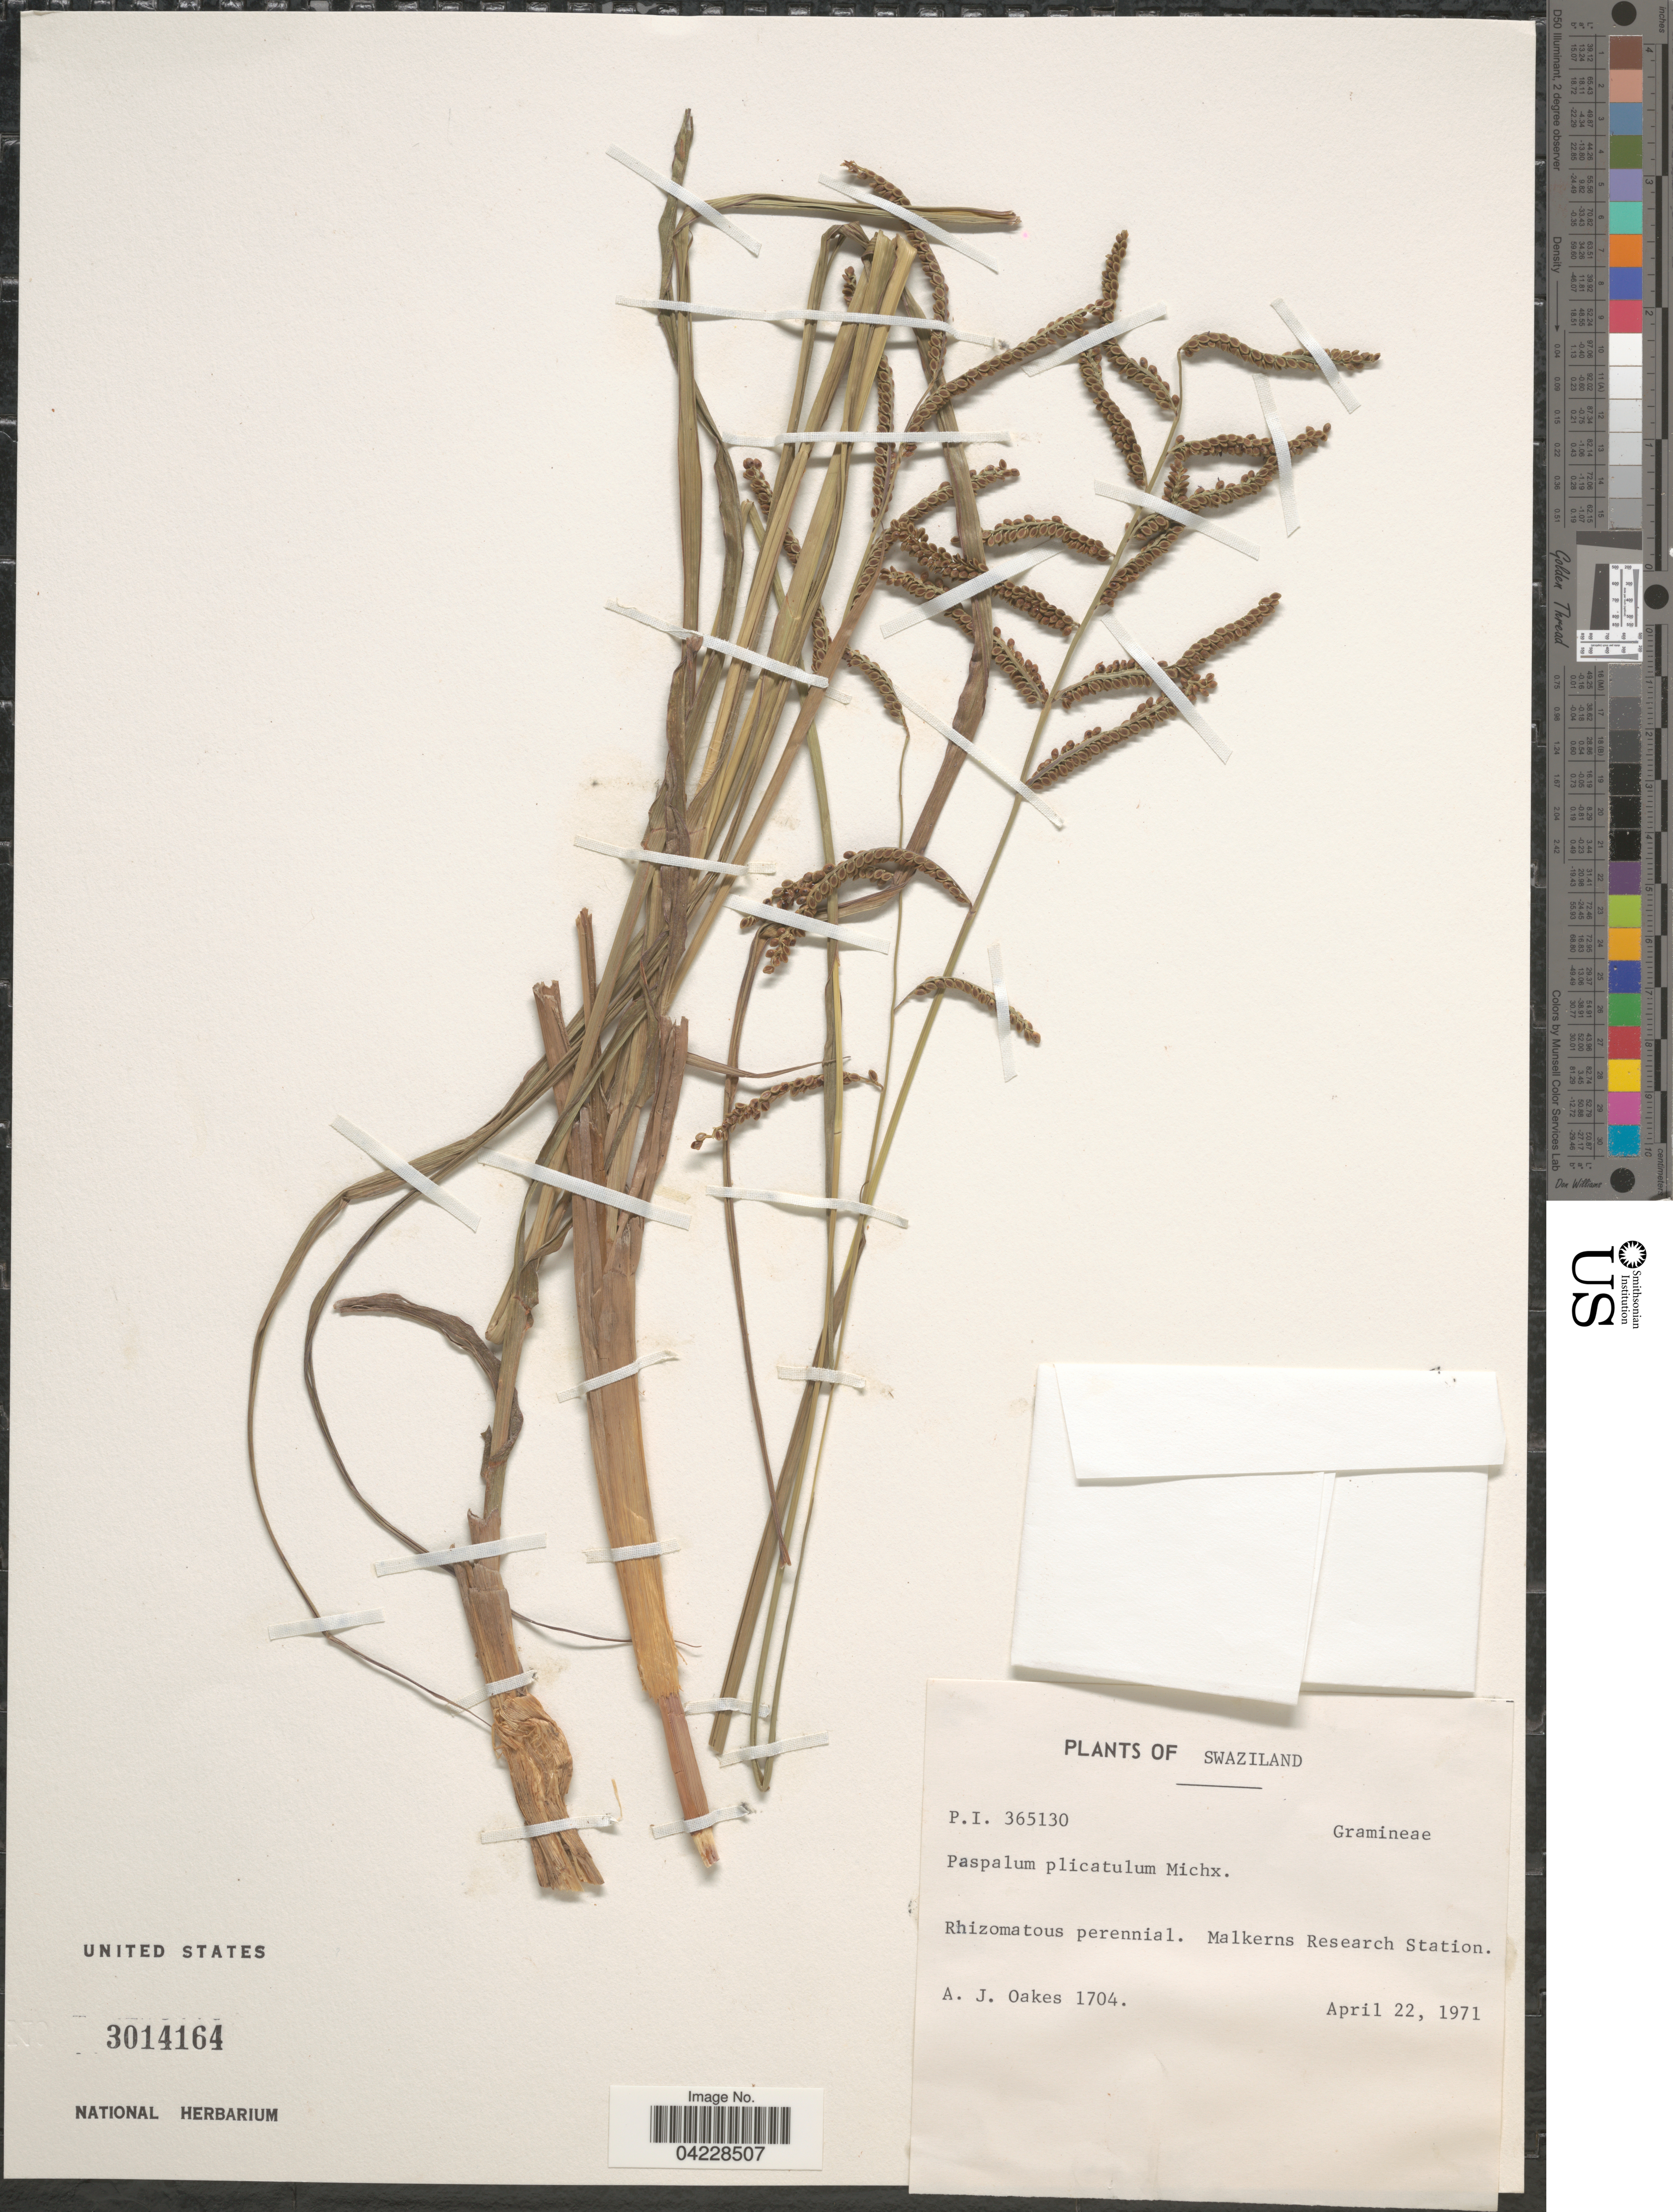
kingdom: Plantae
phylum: Tracheophyta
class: Liliopsida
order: Poales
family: Poaceae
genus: Paspalum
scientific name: Paspalum plicatulum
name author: Michx.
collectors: A. Oakes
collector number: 1704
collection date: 1971-04-22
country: Eswatini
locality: Malkerns Research Station.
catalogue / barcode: US 3014164